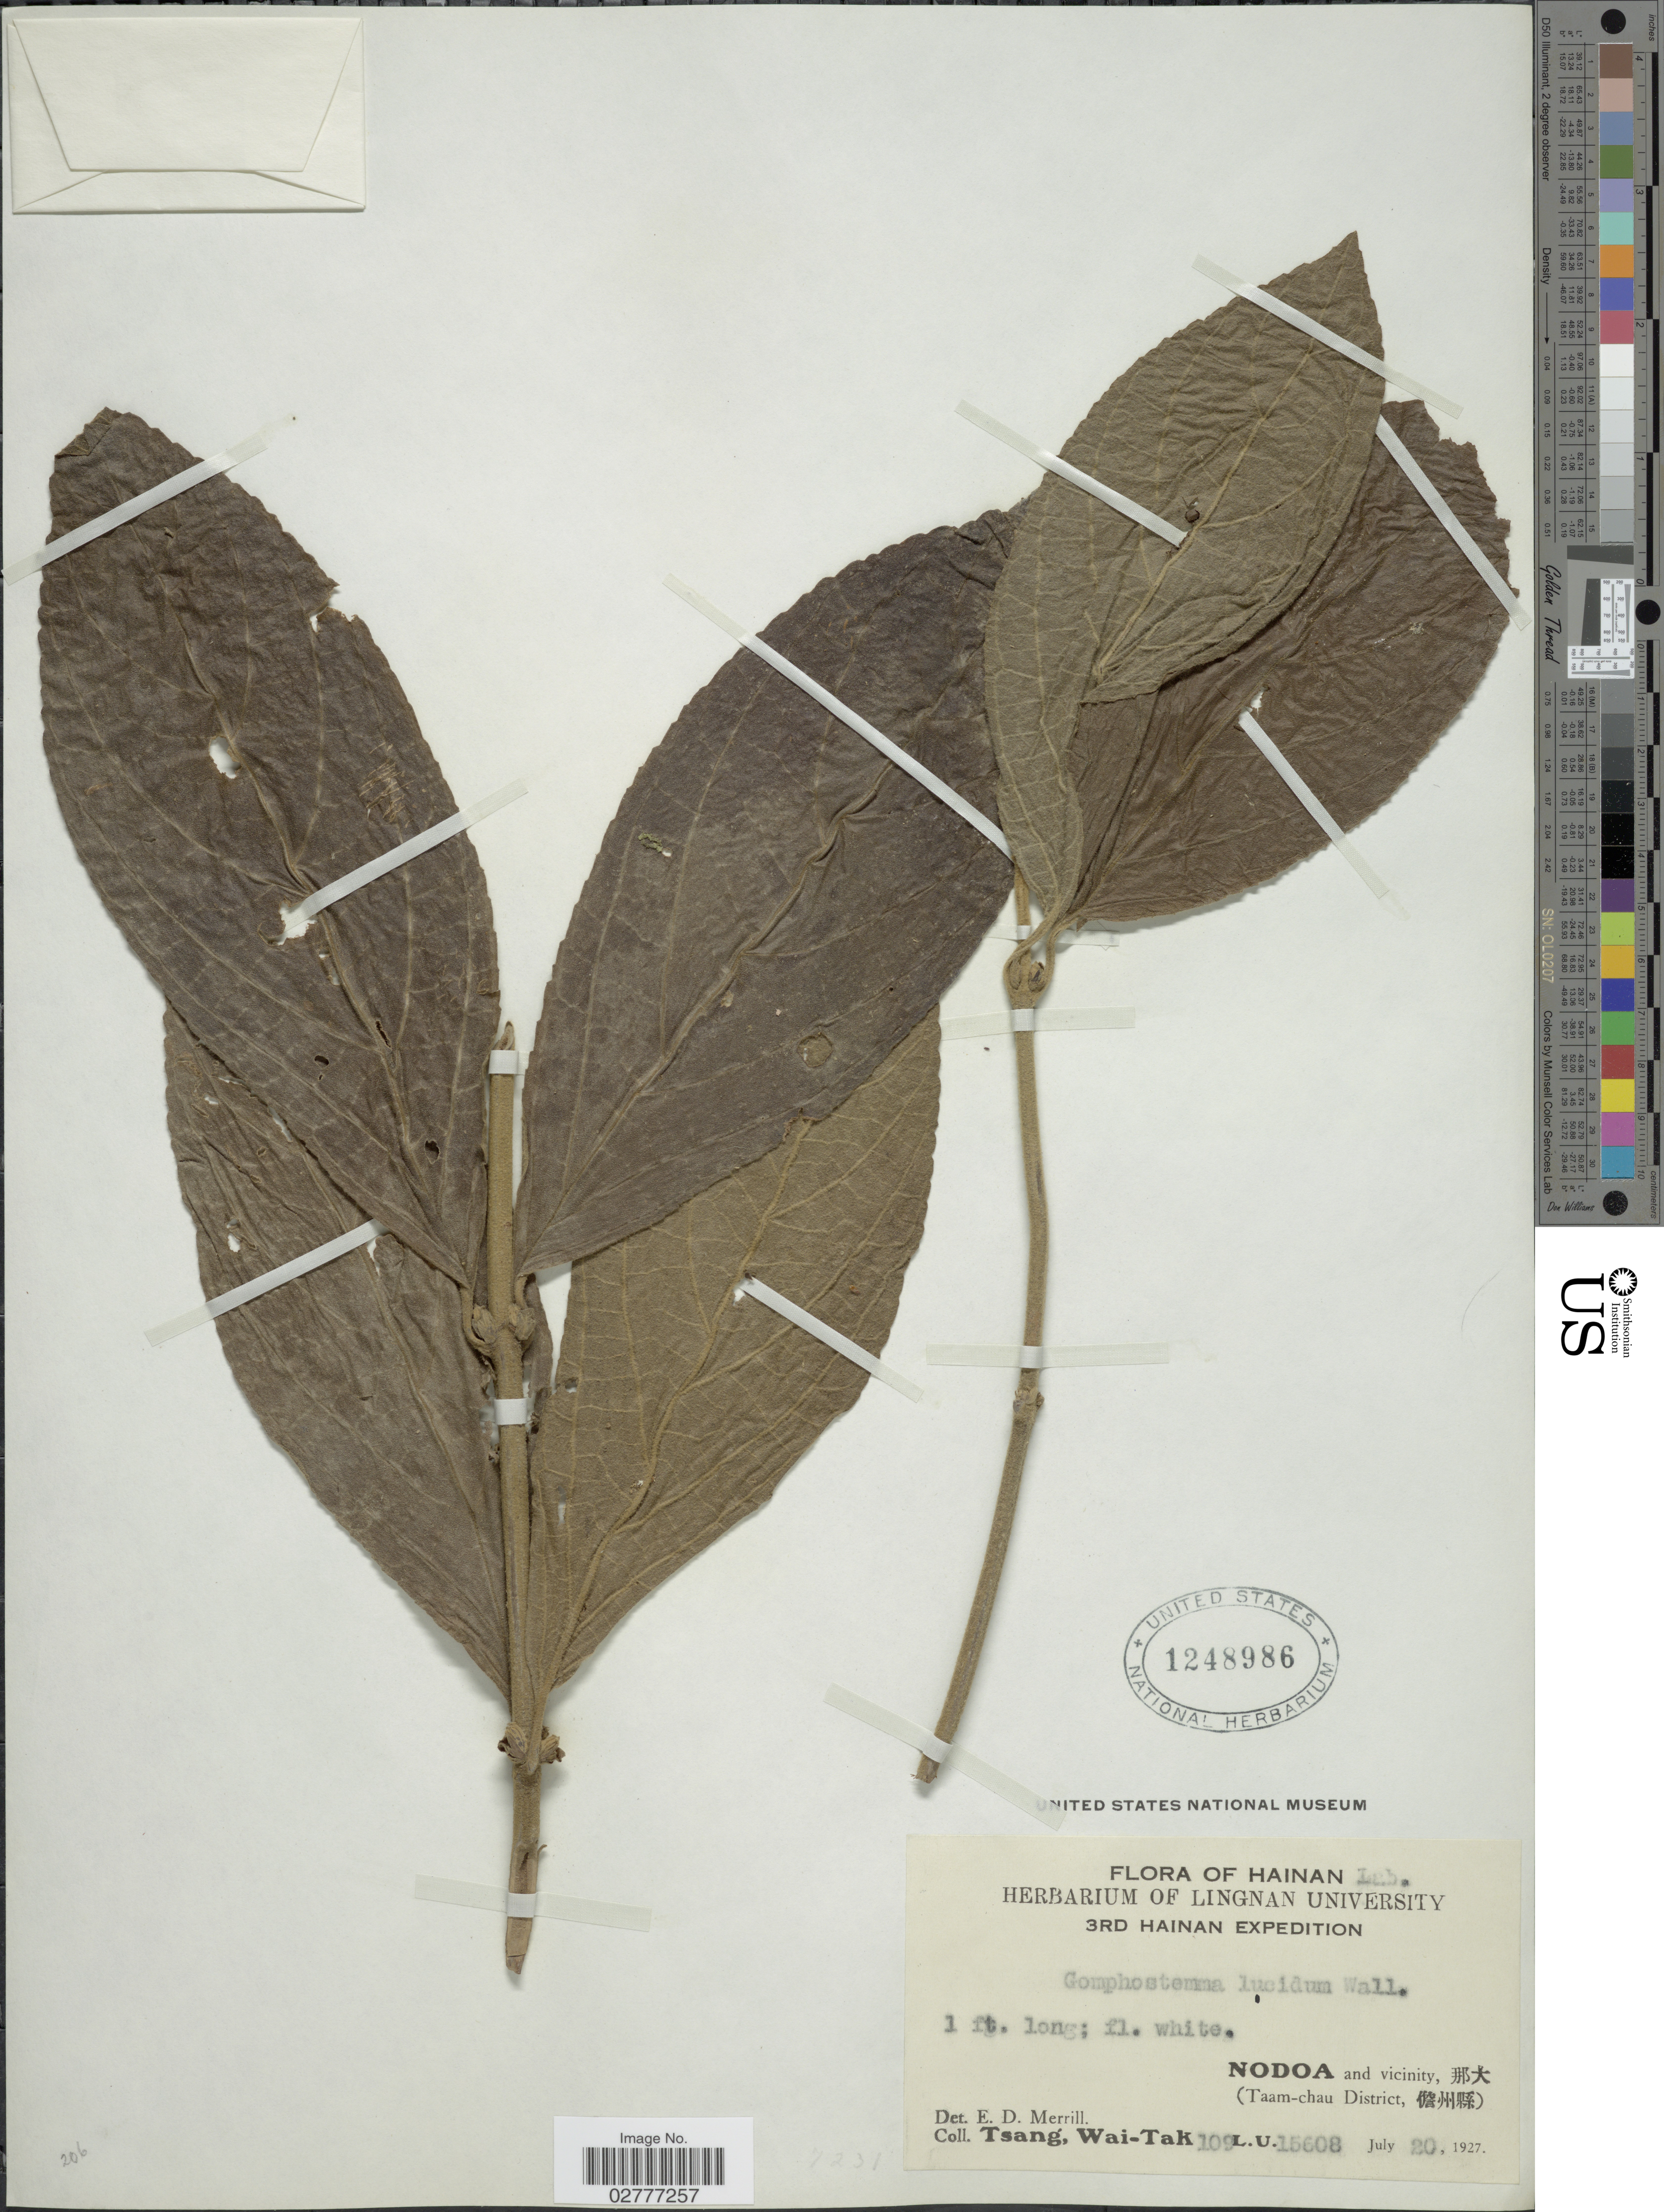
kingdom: Plantae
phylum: Tracheophyta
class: Magnoliopsida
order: Lamiales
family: Lamiaceae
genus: Gomphostemma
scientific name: Gomphostemma lucidum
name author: Wall. ex Benth.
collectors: W. T. Tsang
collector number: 109L.U.15608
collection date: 1927-07-20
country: China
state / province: Hainan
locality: Nodoa and vicinity (Taam-chau District).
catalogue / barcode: US 1248986